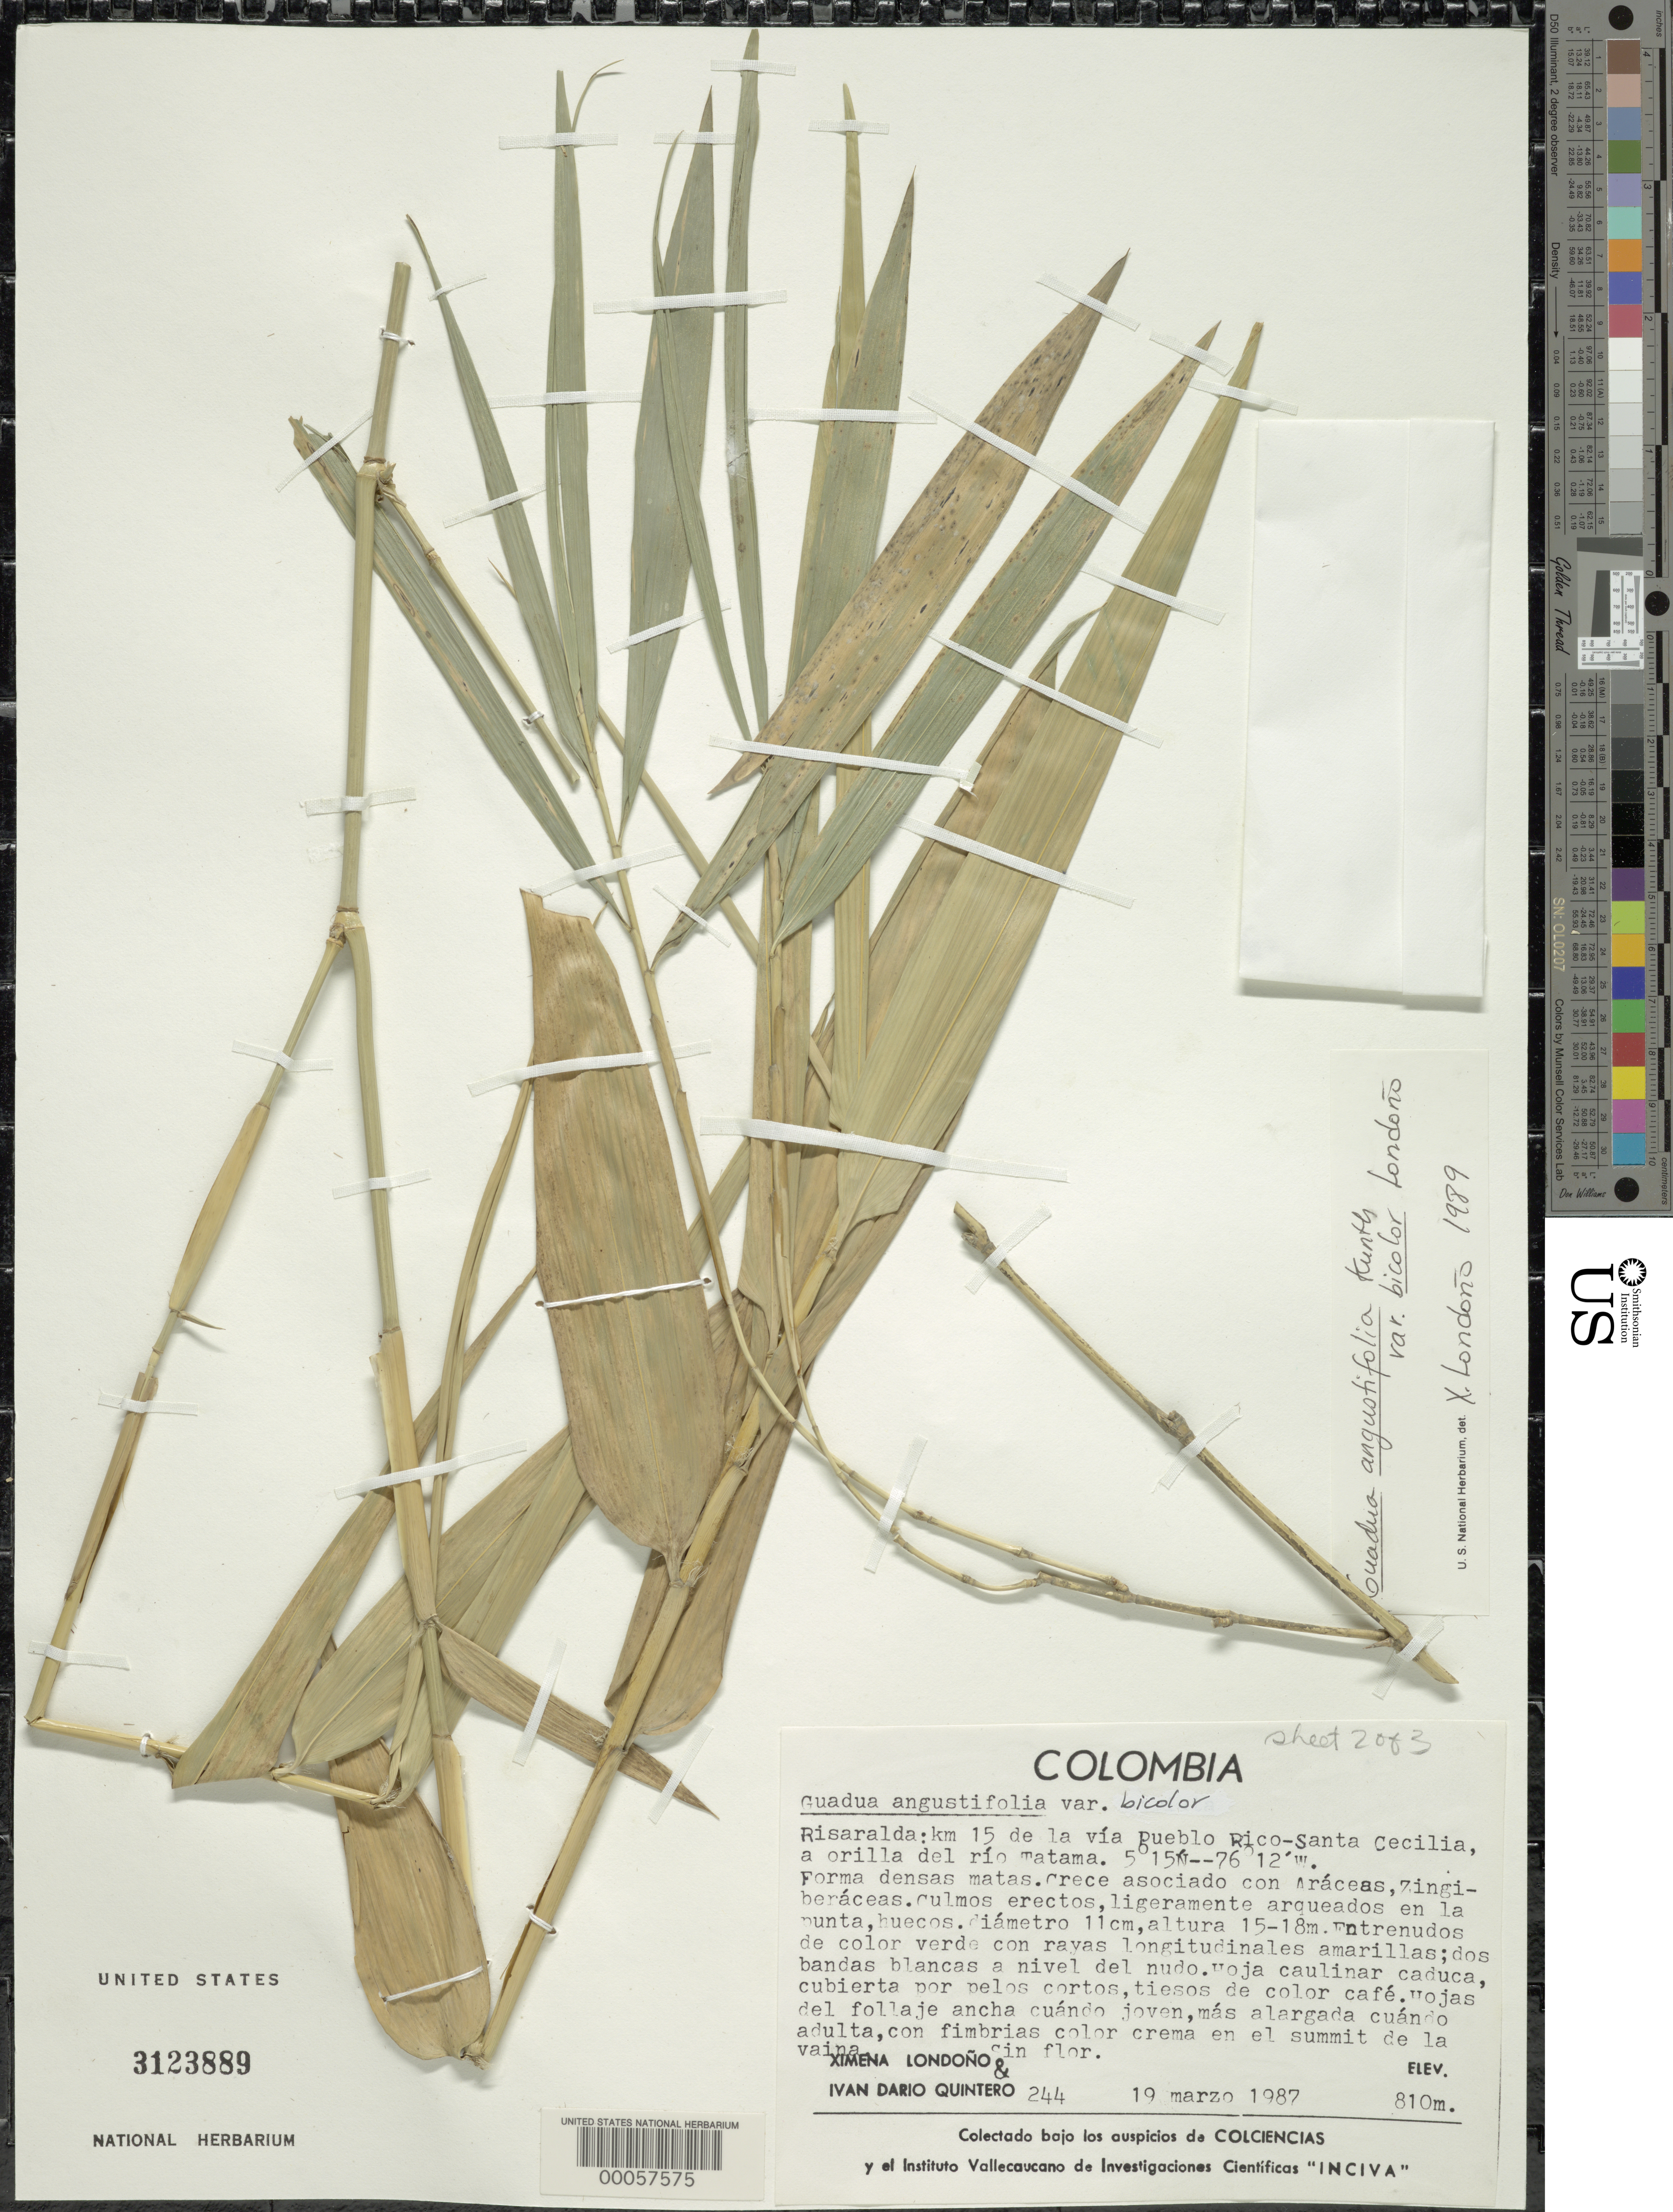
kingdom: Plantae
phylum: Tracheophyta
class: Liliopsida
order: Poales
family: Poaceae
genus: Guadua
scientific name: Guadua angustifolia var. bicolor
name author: Londoño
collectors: X. Londoño & I. Quintero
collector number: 244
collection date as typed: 19 Mar 1987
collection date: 1987-03-19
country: Colombia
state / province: Risaralda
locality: Km 15 of the Rico-Santa Cecilia road, on the borde of the Tatama River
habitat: Dense forests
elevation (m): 810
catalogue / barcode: US 3123889